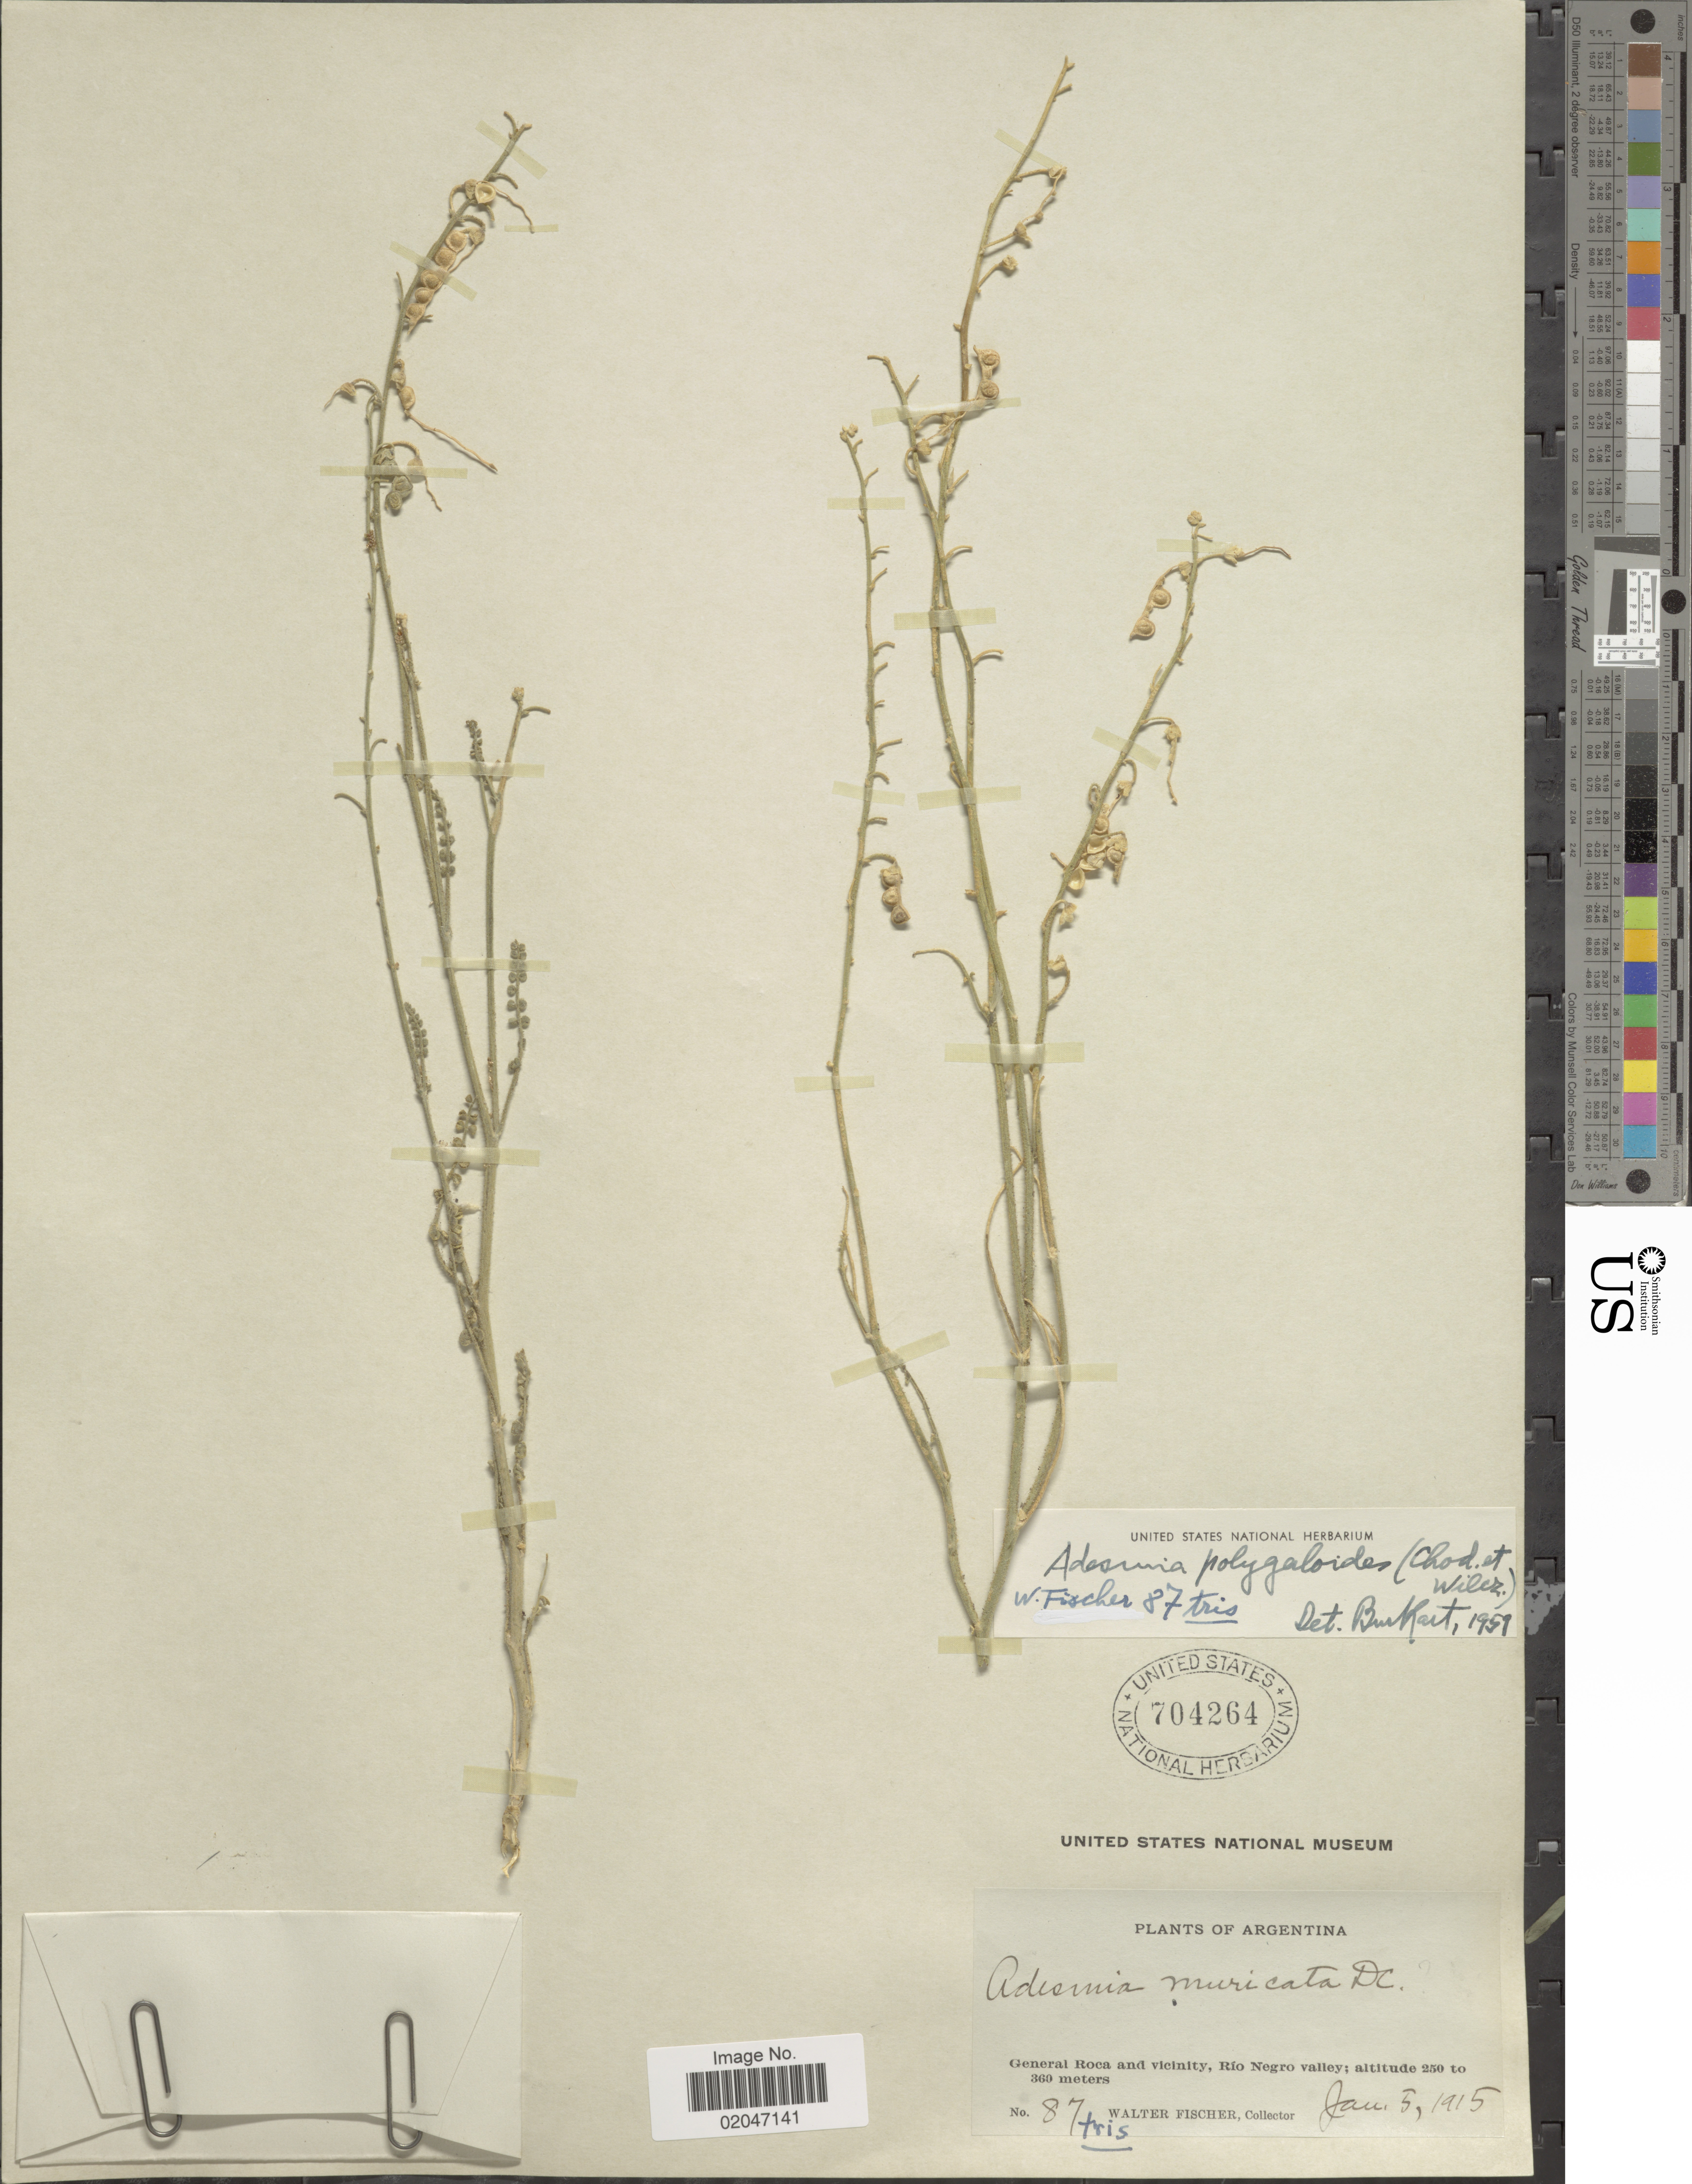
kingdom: Plantae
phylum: Tracheophyta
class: Magnoliopsida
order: Fabales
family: Fabaceae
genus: Adesmia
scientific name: Adesmia polygaloides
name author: (Chodat & Wilczek) Burkart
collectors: W. Fischer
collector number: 87Bis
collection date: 1915-01-05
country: Argentina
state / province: Rio Negro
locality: General Roca and vicinity, Rio Negro valley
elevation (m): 250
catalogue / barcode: US 704264